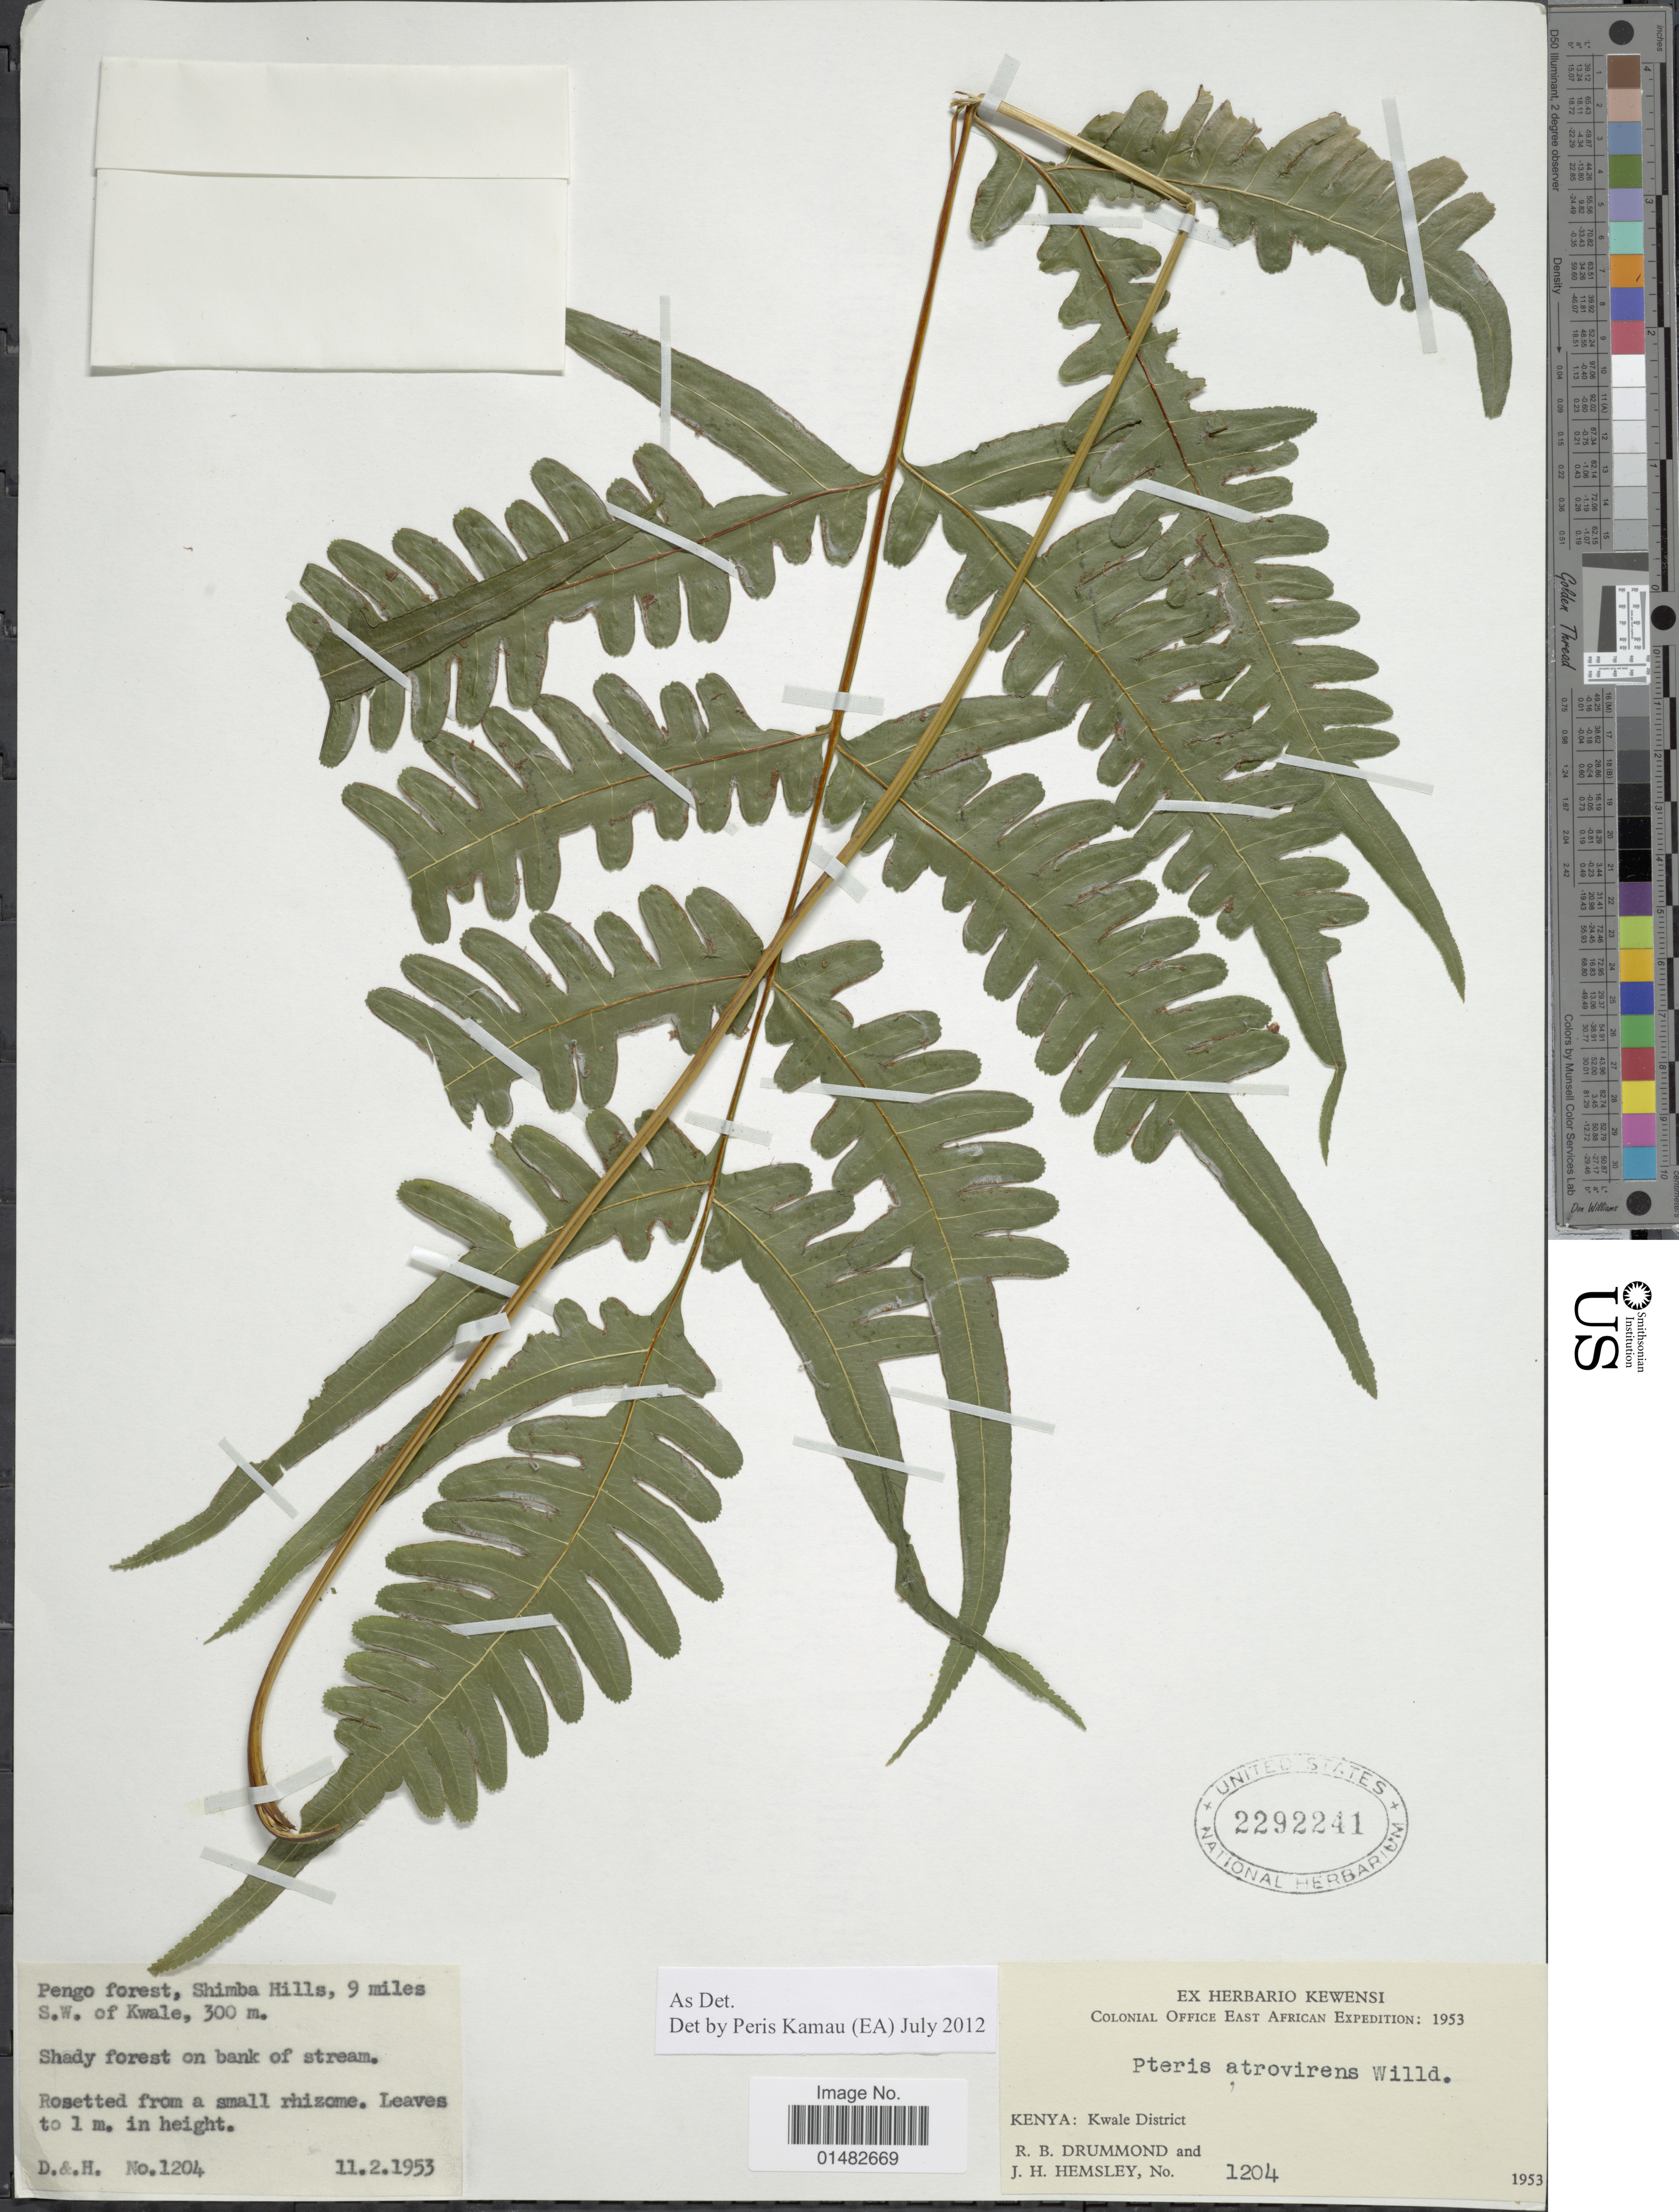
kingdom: Plantae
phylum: Tracheophyta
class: Polypodiopsida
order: Polypodiales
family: Pteridaceae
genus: Pteris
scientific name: Pteris atrovirens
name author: Willd.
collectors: R. Drummond & J. H. Hemsley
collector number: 1204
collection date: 1953-02-11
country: Kenya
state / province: Kwale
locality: Pengo forest, Shimba Hills, 9 miles S,W. of Kwale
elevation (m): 300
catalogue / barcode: US 2292241